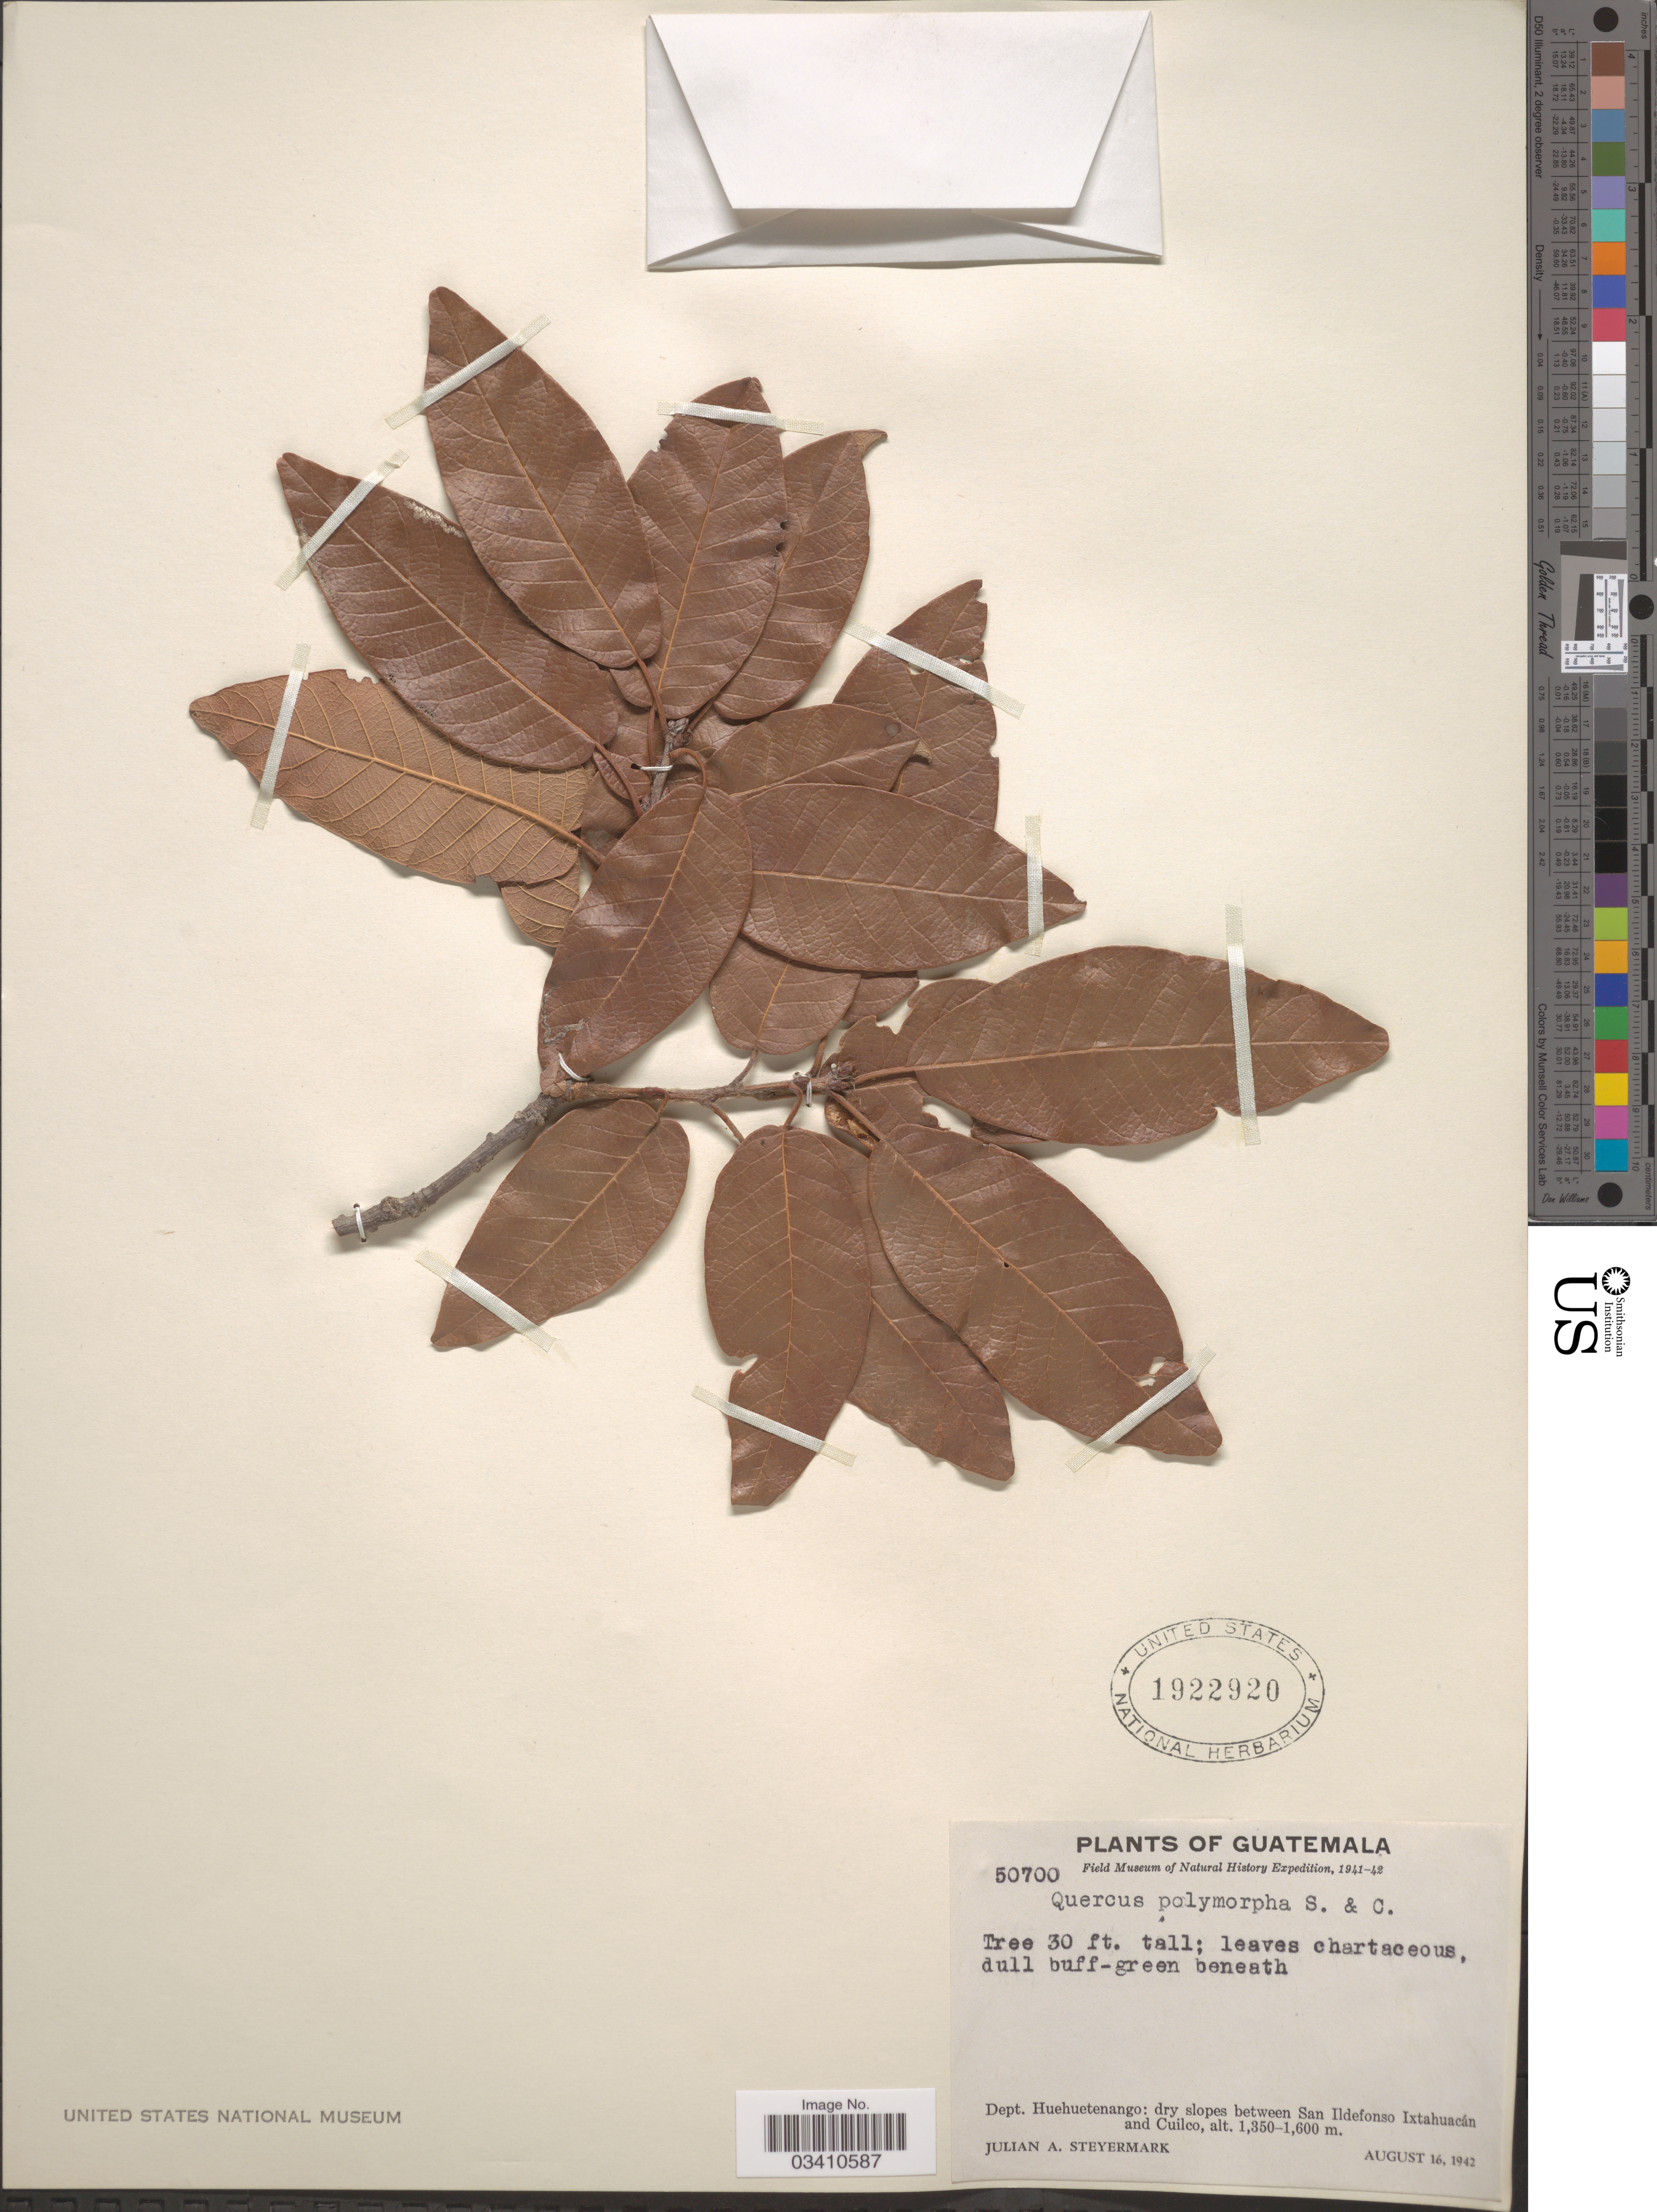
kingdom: Plantae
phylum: Tracheophyta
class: Magnoliopsida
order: Fagales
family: Fagaceae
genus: Quercus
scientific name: Quercus polymorpha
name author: Schltdl. & Cham.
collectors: J. Steyermark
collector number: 50700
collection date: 1942-08-16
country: Guatemala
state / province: Huehuetenango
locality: Dept. Huehuetenango: dry slopes between San Ildefonso Ixtahuacán and Cuilco.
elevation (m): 1350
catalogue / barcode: US 1922920